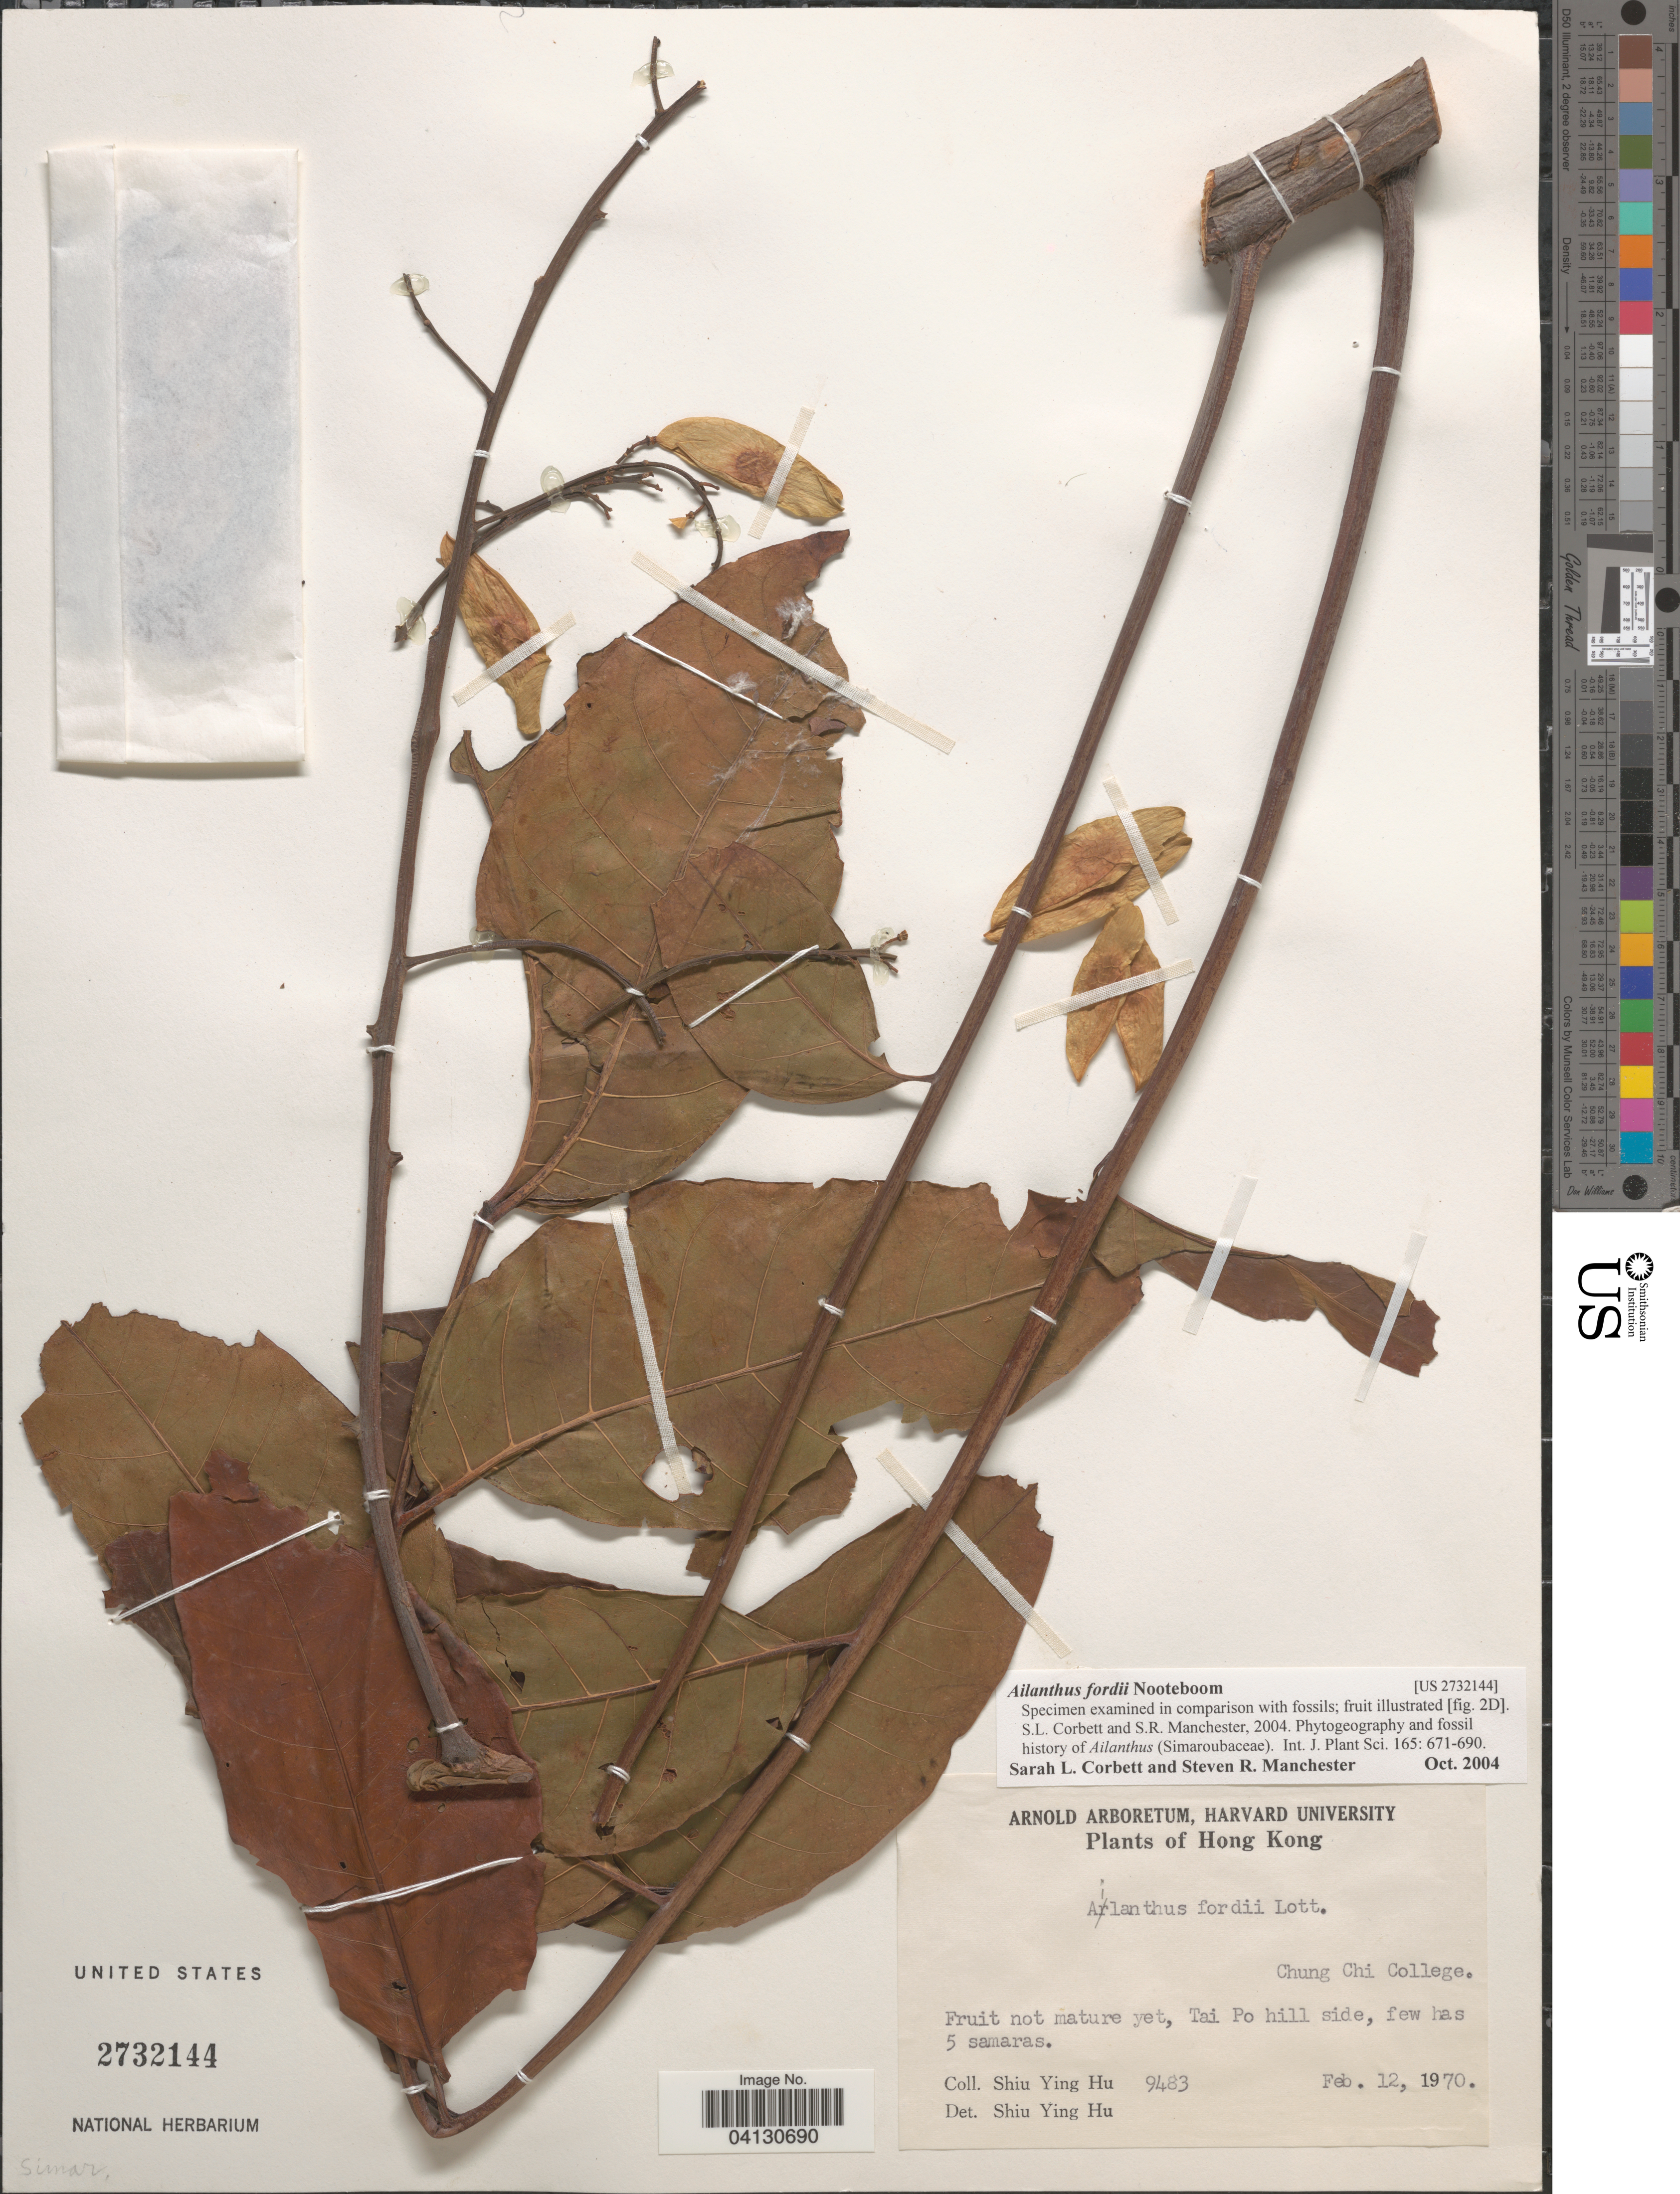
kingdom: Plantae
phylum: Tracheophyta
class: Magnoliopsida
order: Sapindales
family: Simaroubaceae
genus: Ailanthus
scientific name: Ailanthus fordii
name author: Noot.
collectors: S. Y. Hu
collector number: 9483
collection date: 1970-02-12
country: China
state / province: Hong Kong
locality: Chung Chi College. Tai Po hill side.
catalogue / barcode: US 2732144